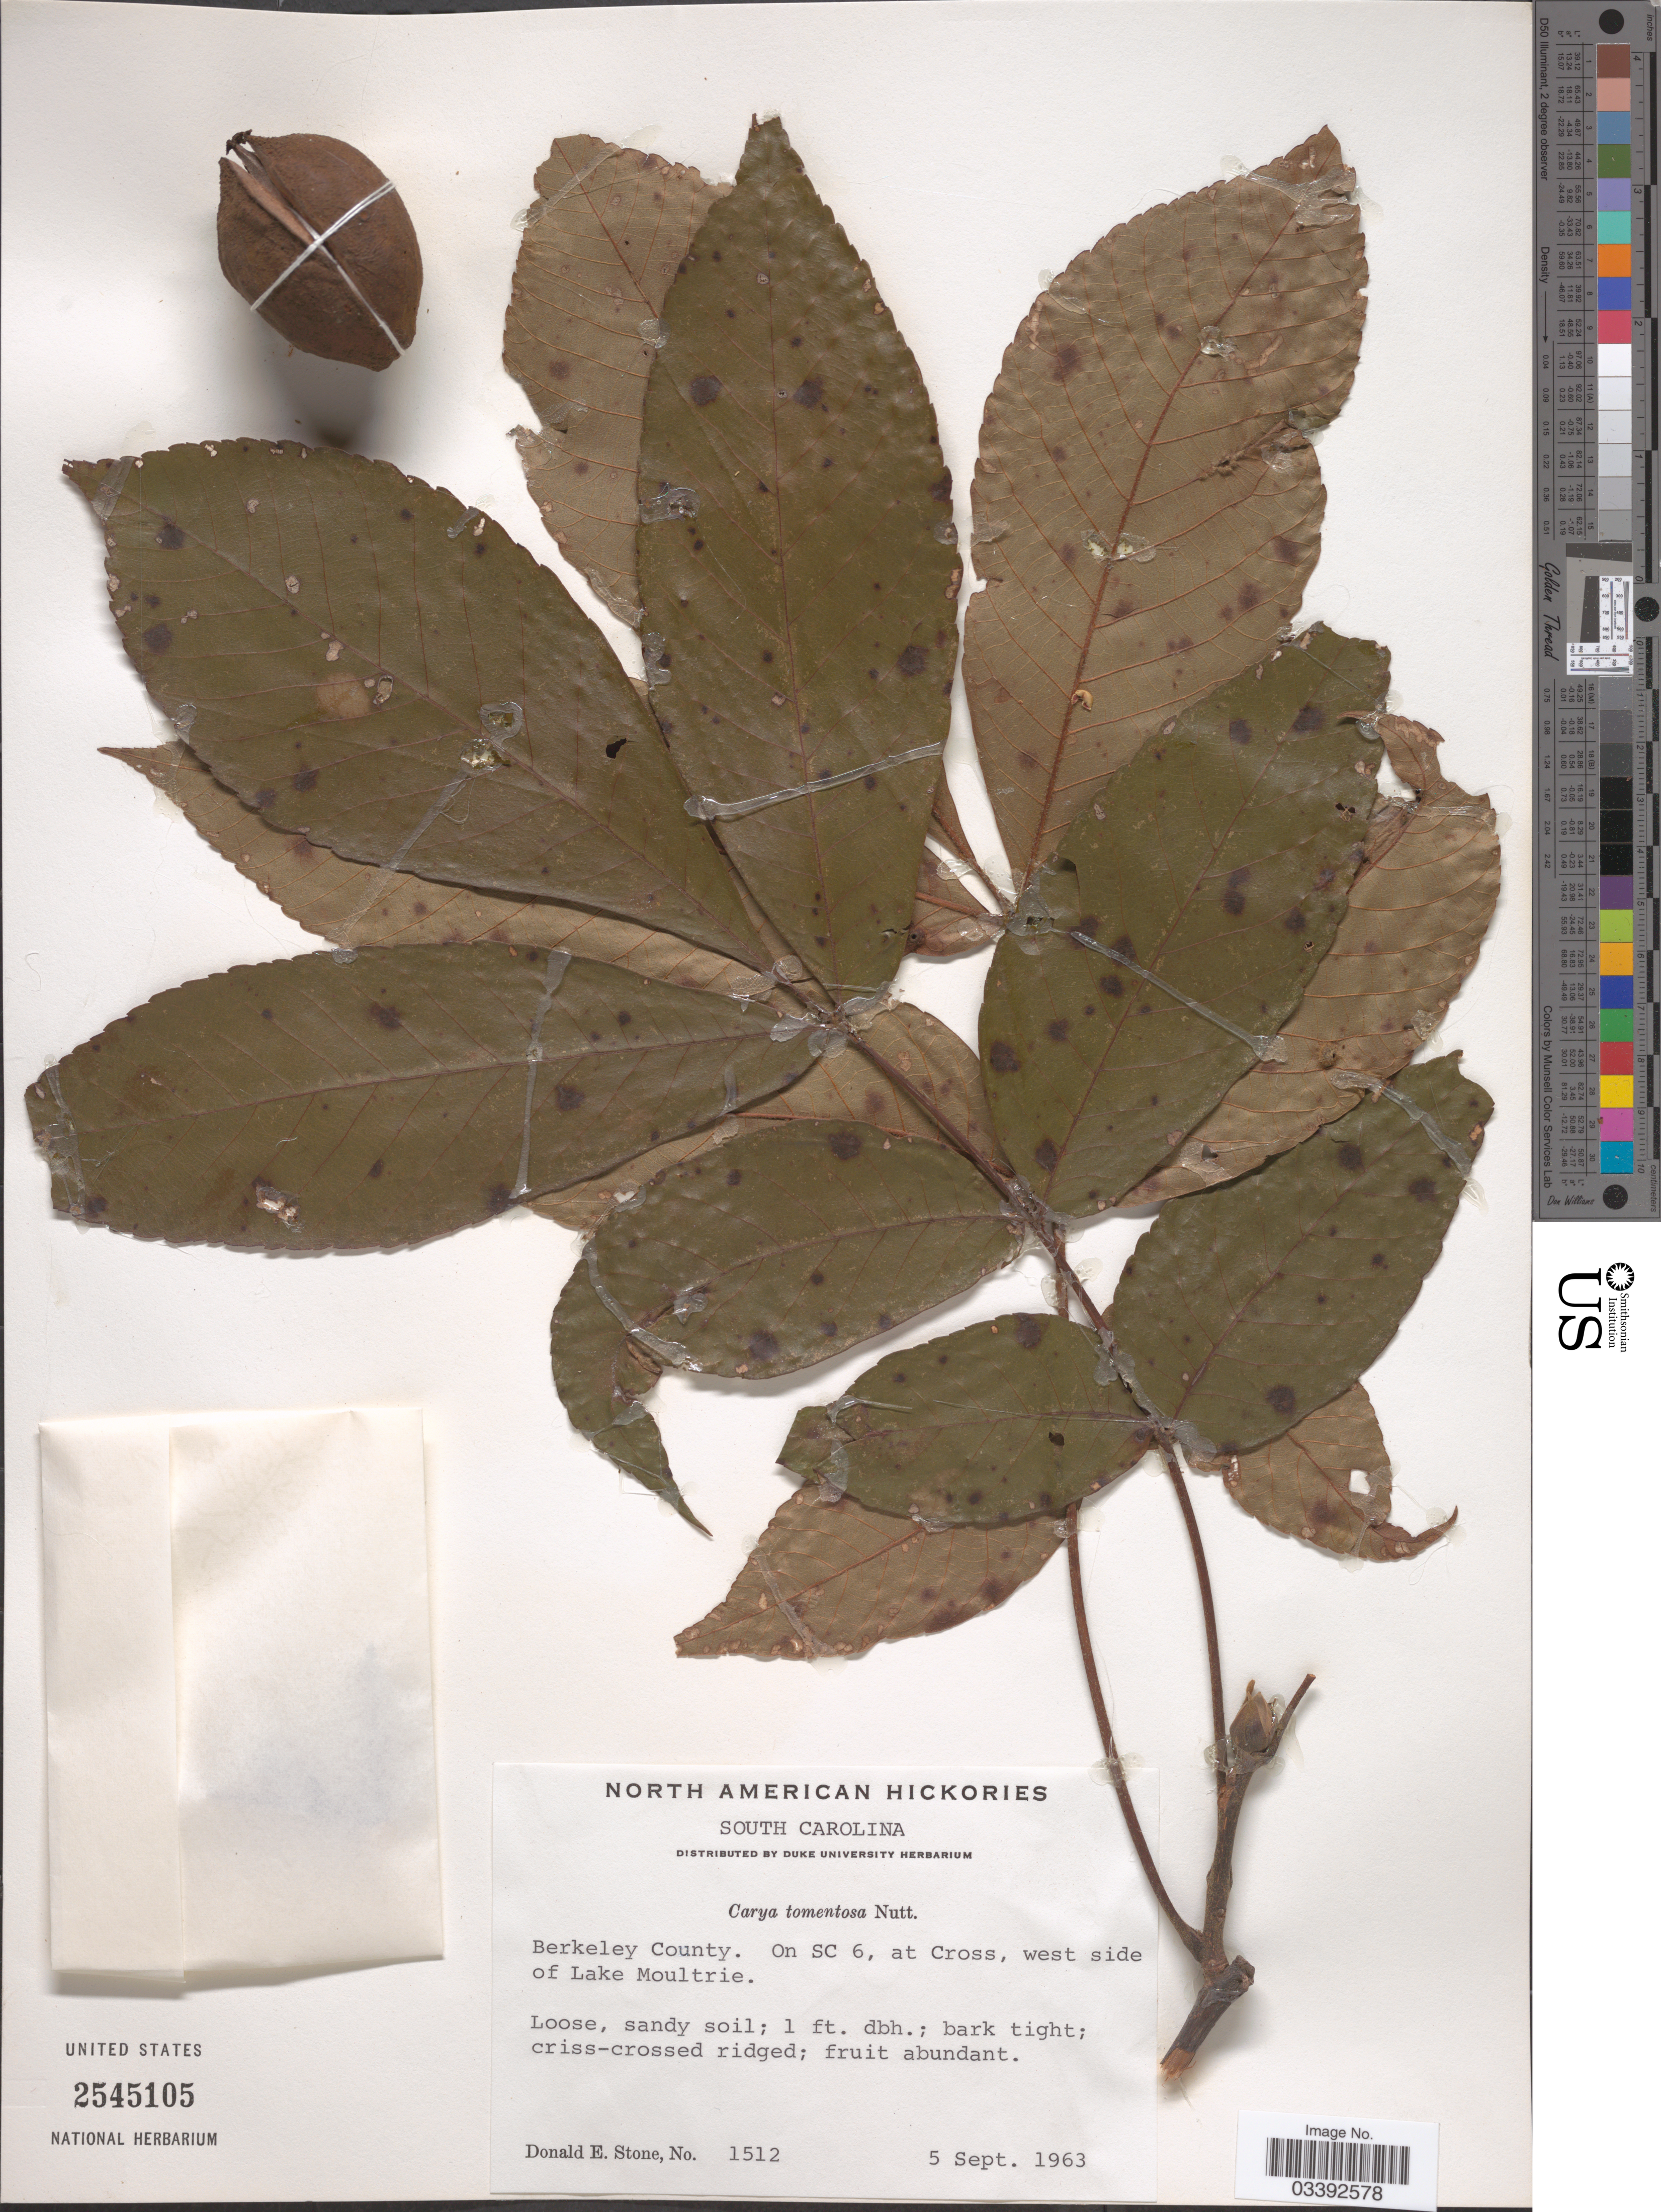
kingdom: Plantae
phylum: Tracheophyta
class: Magnoliopsida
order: Fagales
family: Juglandaceae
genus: Carya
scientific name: Carya tomentosa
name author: (Lam.) Nutt.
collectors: D. E. Stone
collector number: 1512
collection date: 1963-09-05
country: United States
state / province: South Carolina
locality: Berkeley County. On SC 6, at Cross, west side of Lake Moultrie.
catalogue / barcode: US 2545105